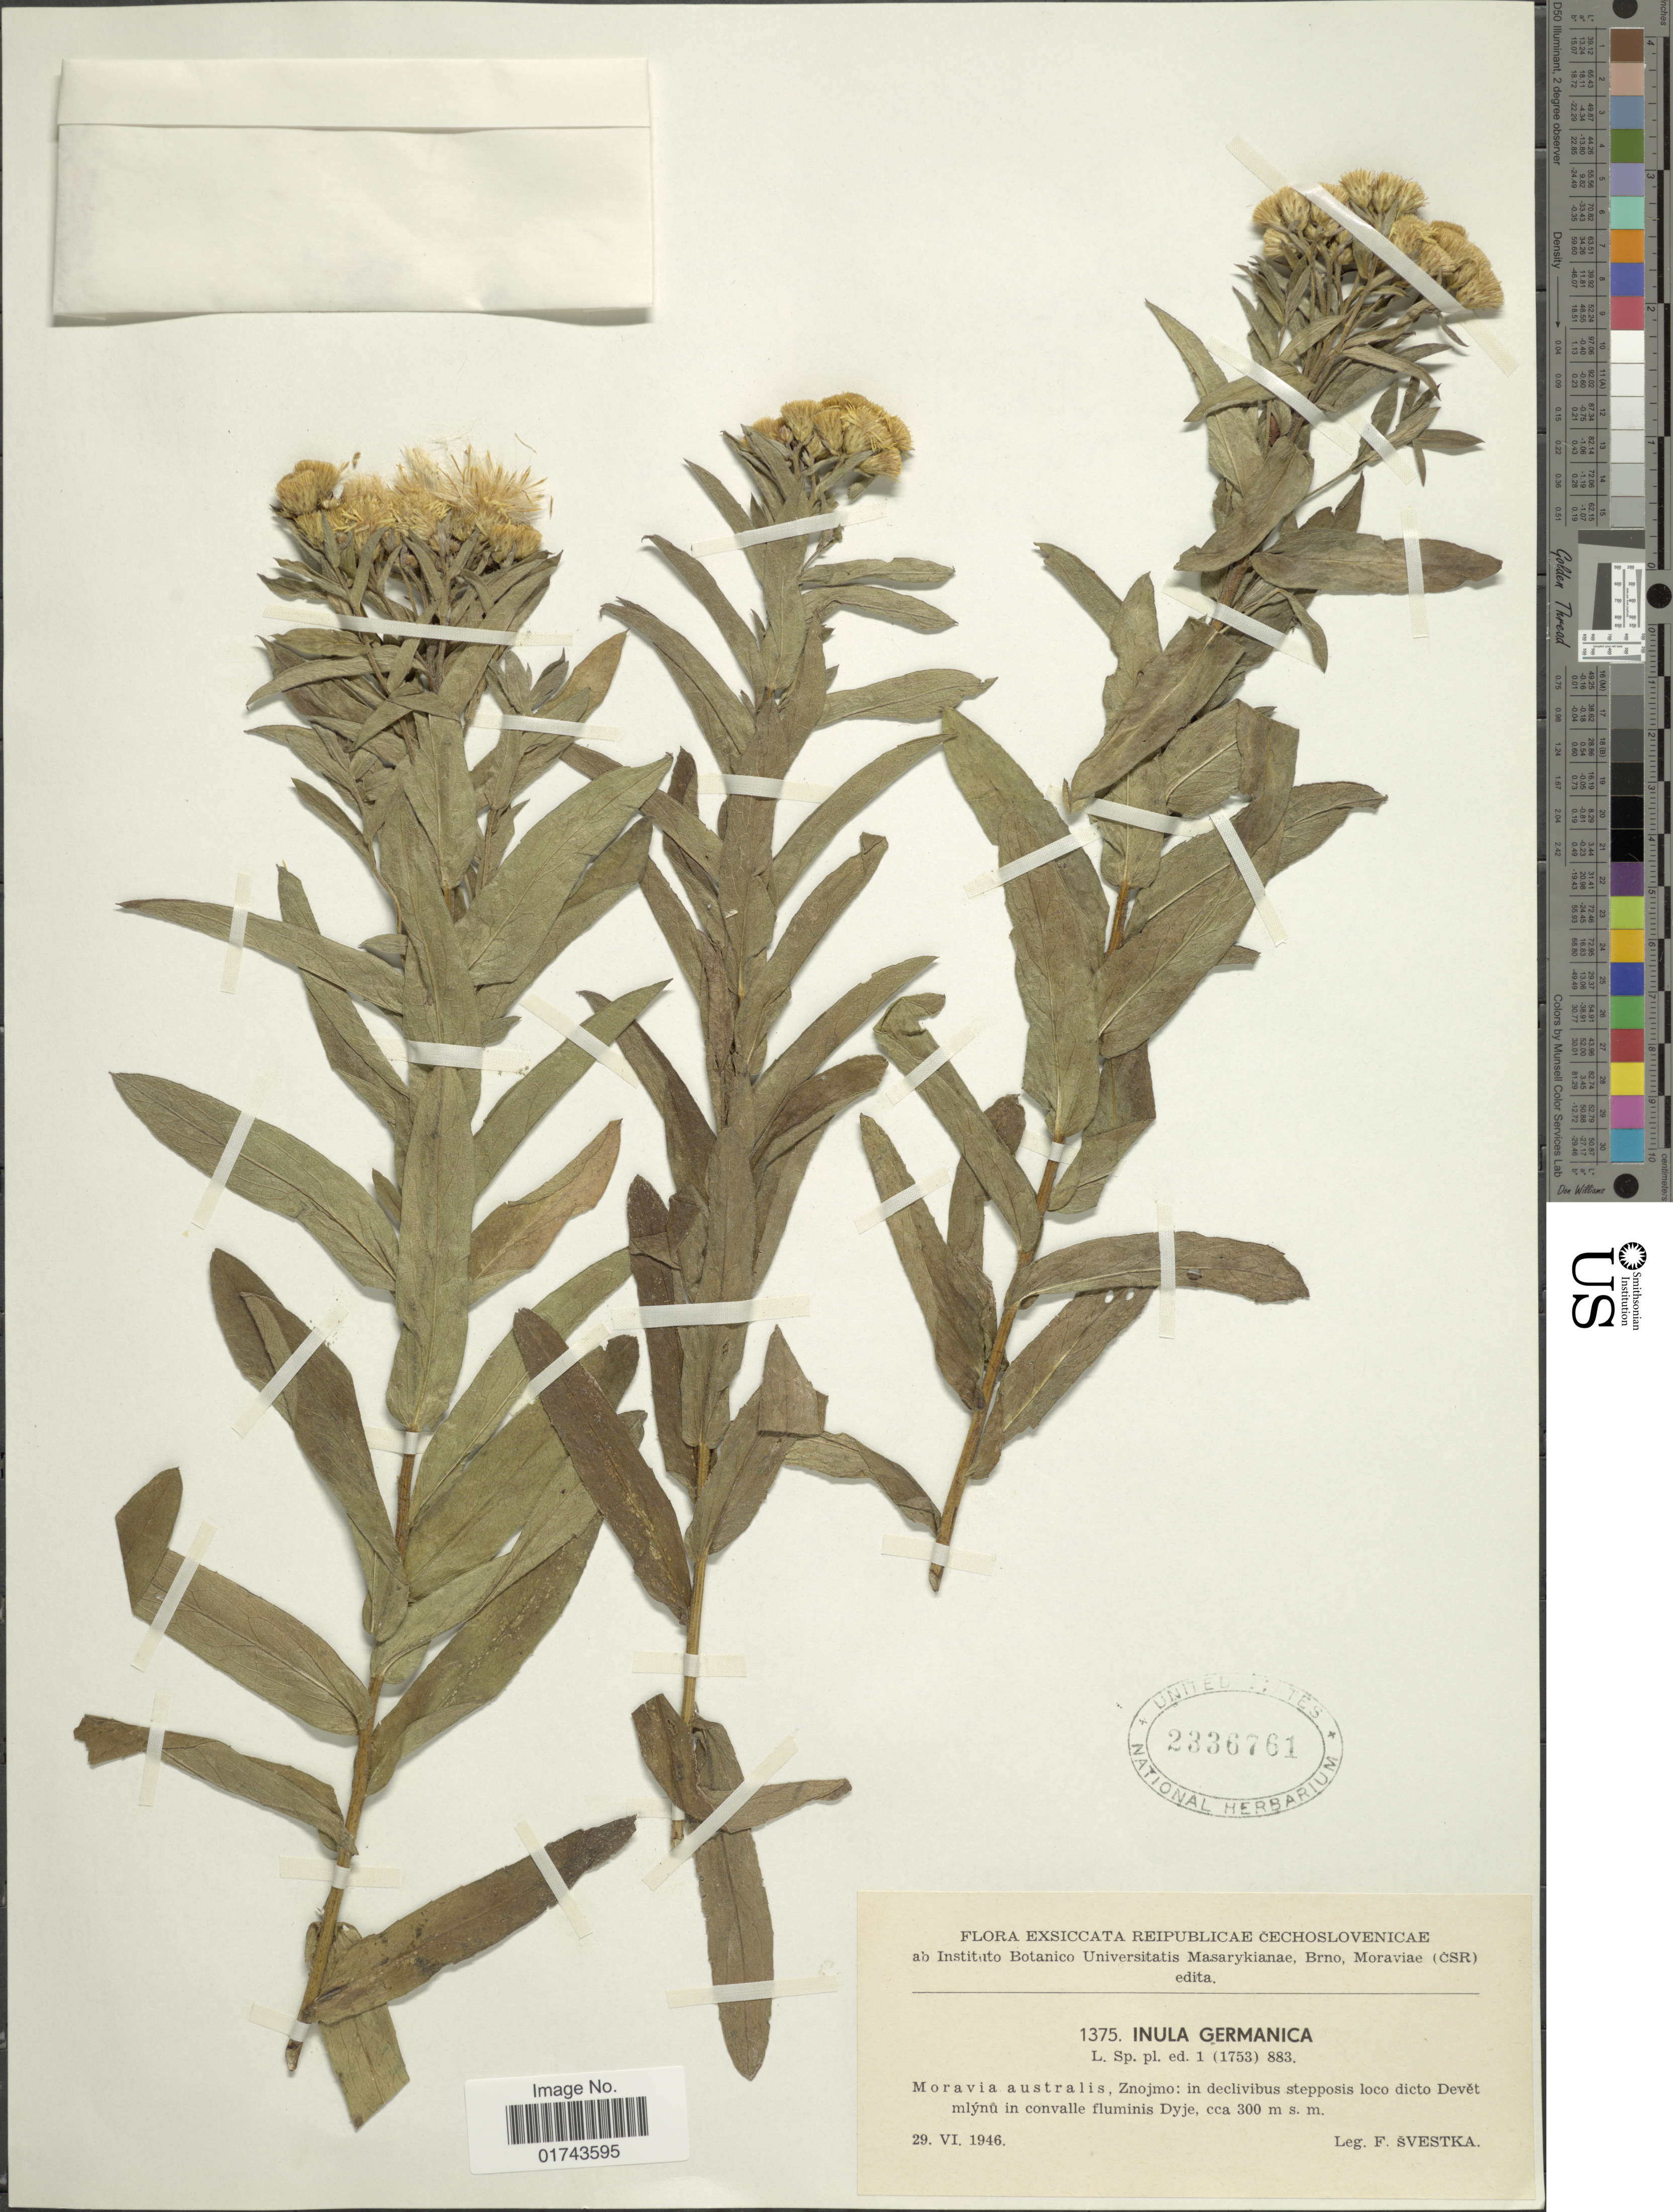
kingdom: Plantae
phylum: Tracheophyta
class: Magnoliopsida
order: Asterales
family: Asteraceae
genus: Inula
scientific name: Inula germanica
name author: L.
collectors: F. Svestka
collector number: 1375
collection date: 1946-06-29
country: Czechia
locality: Exsiccata Reipublicae cEchoslovenicae, Moravia australis, Znojmo: in declivibus stepposis loco dicto Devet mlynu in convalle fluminis Dyje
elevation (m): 300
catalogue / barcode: US 2336761